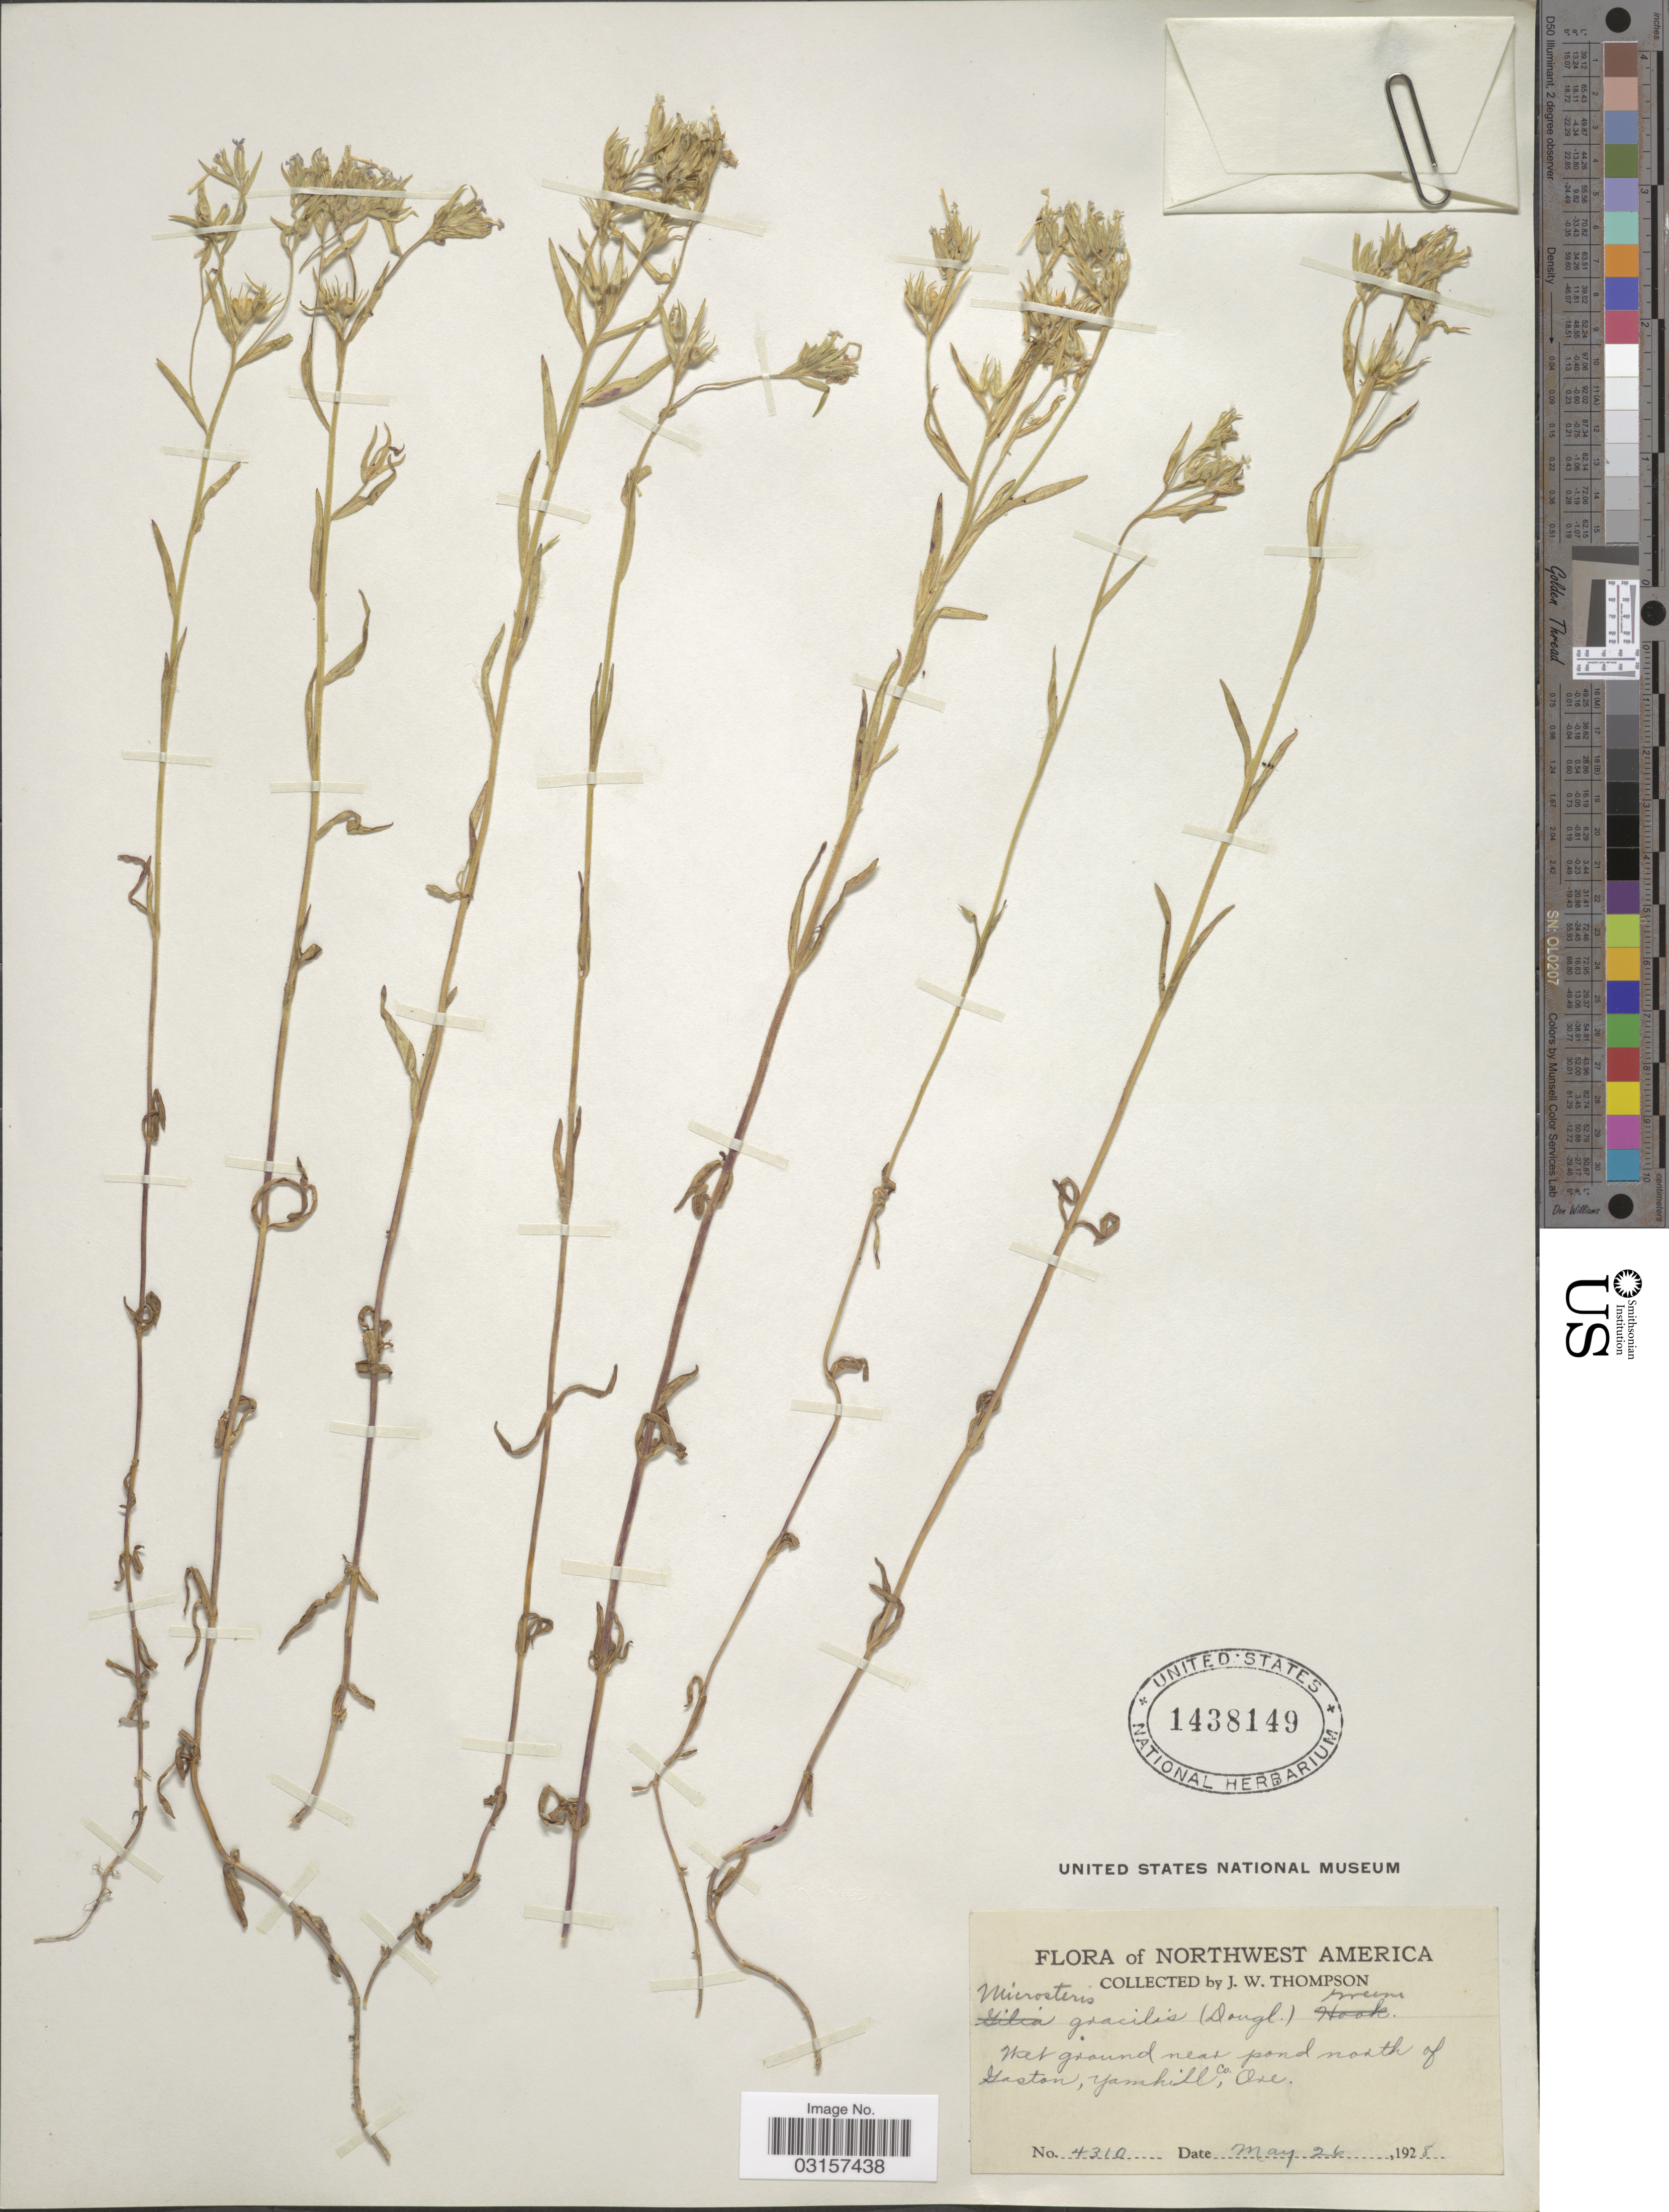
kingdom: Plantae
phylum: Tracheophyta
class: Magnoliopsida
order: Ericales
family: Polemoniaceae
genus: Microsteris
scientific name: Microsteris gracilis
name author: (Hook.) Greene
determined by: (US) Smithsonian Institution - National Museum of Natural History - Department of Botany (UNITED STATES)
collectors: J. Thompson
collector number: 4310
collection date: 1928-05-26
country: United States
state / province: Oregon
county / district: Yamhill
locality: Northwest America, Wet ground near pond north of Gaston, Yamhill Co.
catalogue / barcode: US 1438149